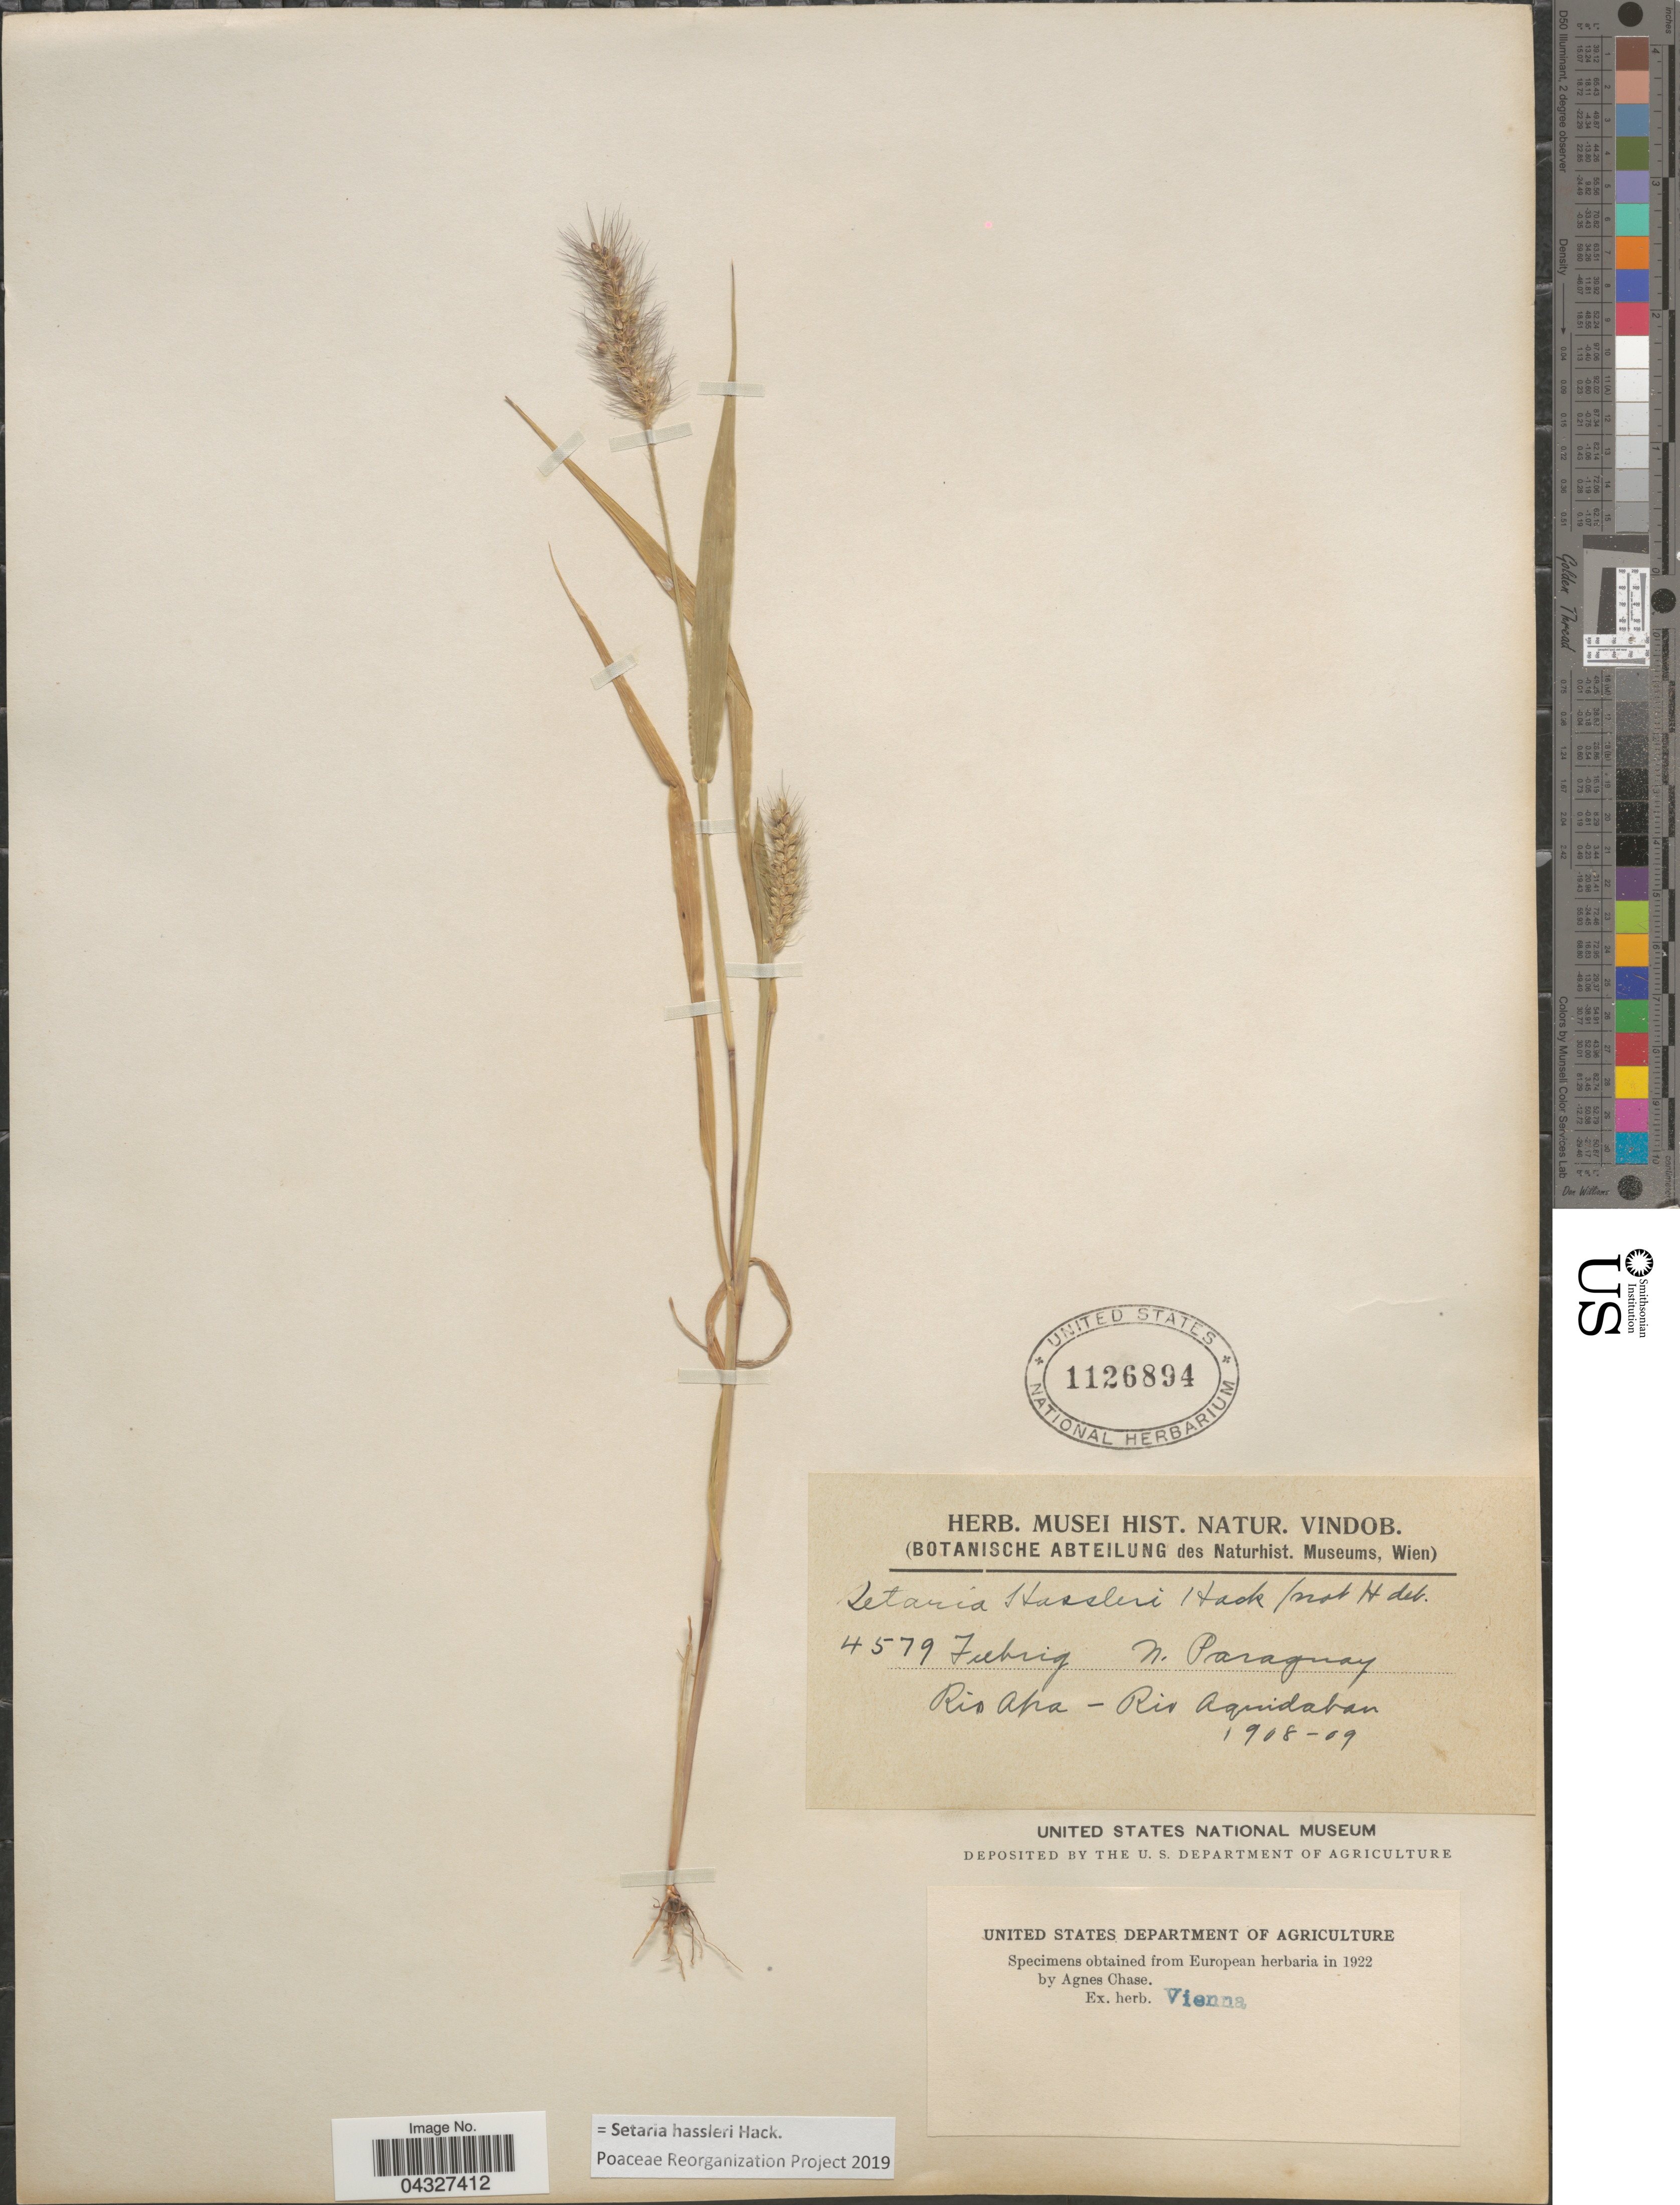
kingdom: Plantae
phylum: Tracheophyta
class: Liliopsida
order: Poales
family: Poaceae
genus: Setaria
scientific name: Setaria hassleri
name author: Hack. in Chodat & Hassl.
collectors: Fiebrig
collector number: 4579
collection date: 1908/1909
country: Paraguay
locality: N. Paraguay. Rio Apa - Rio Aquidaban.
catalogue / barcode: US 1126894